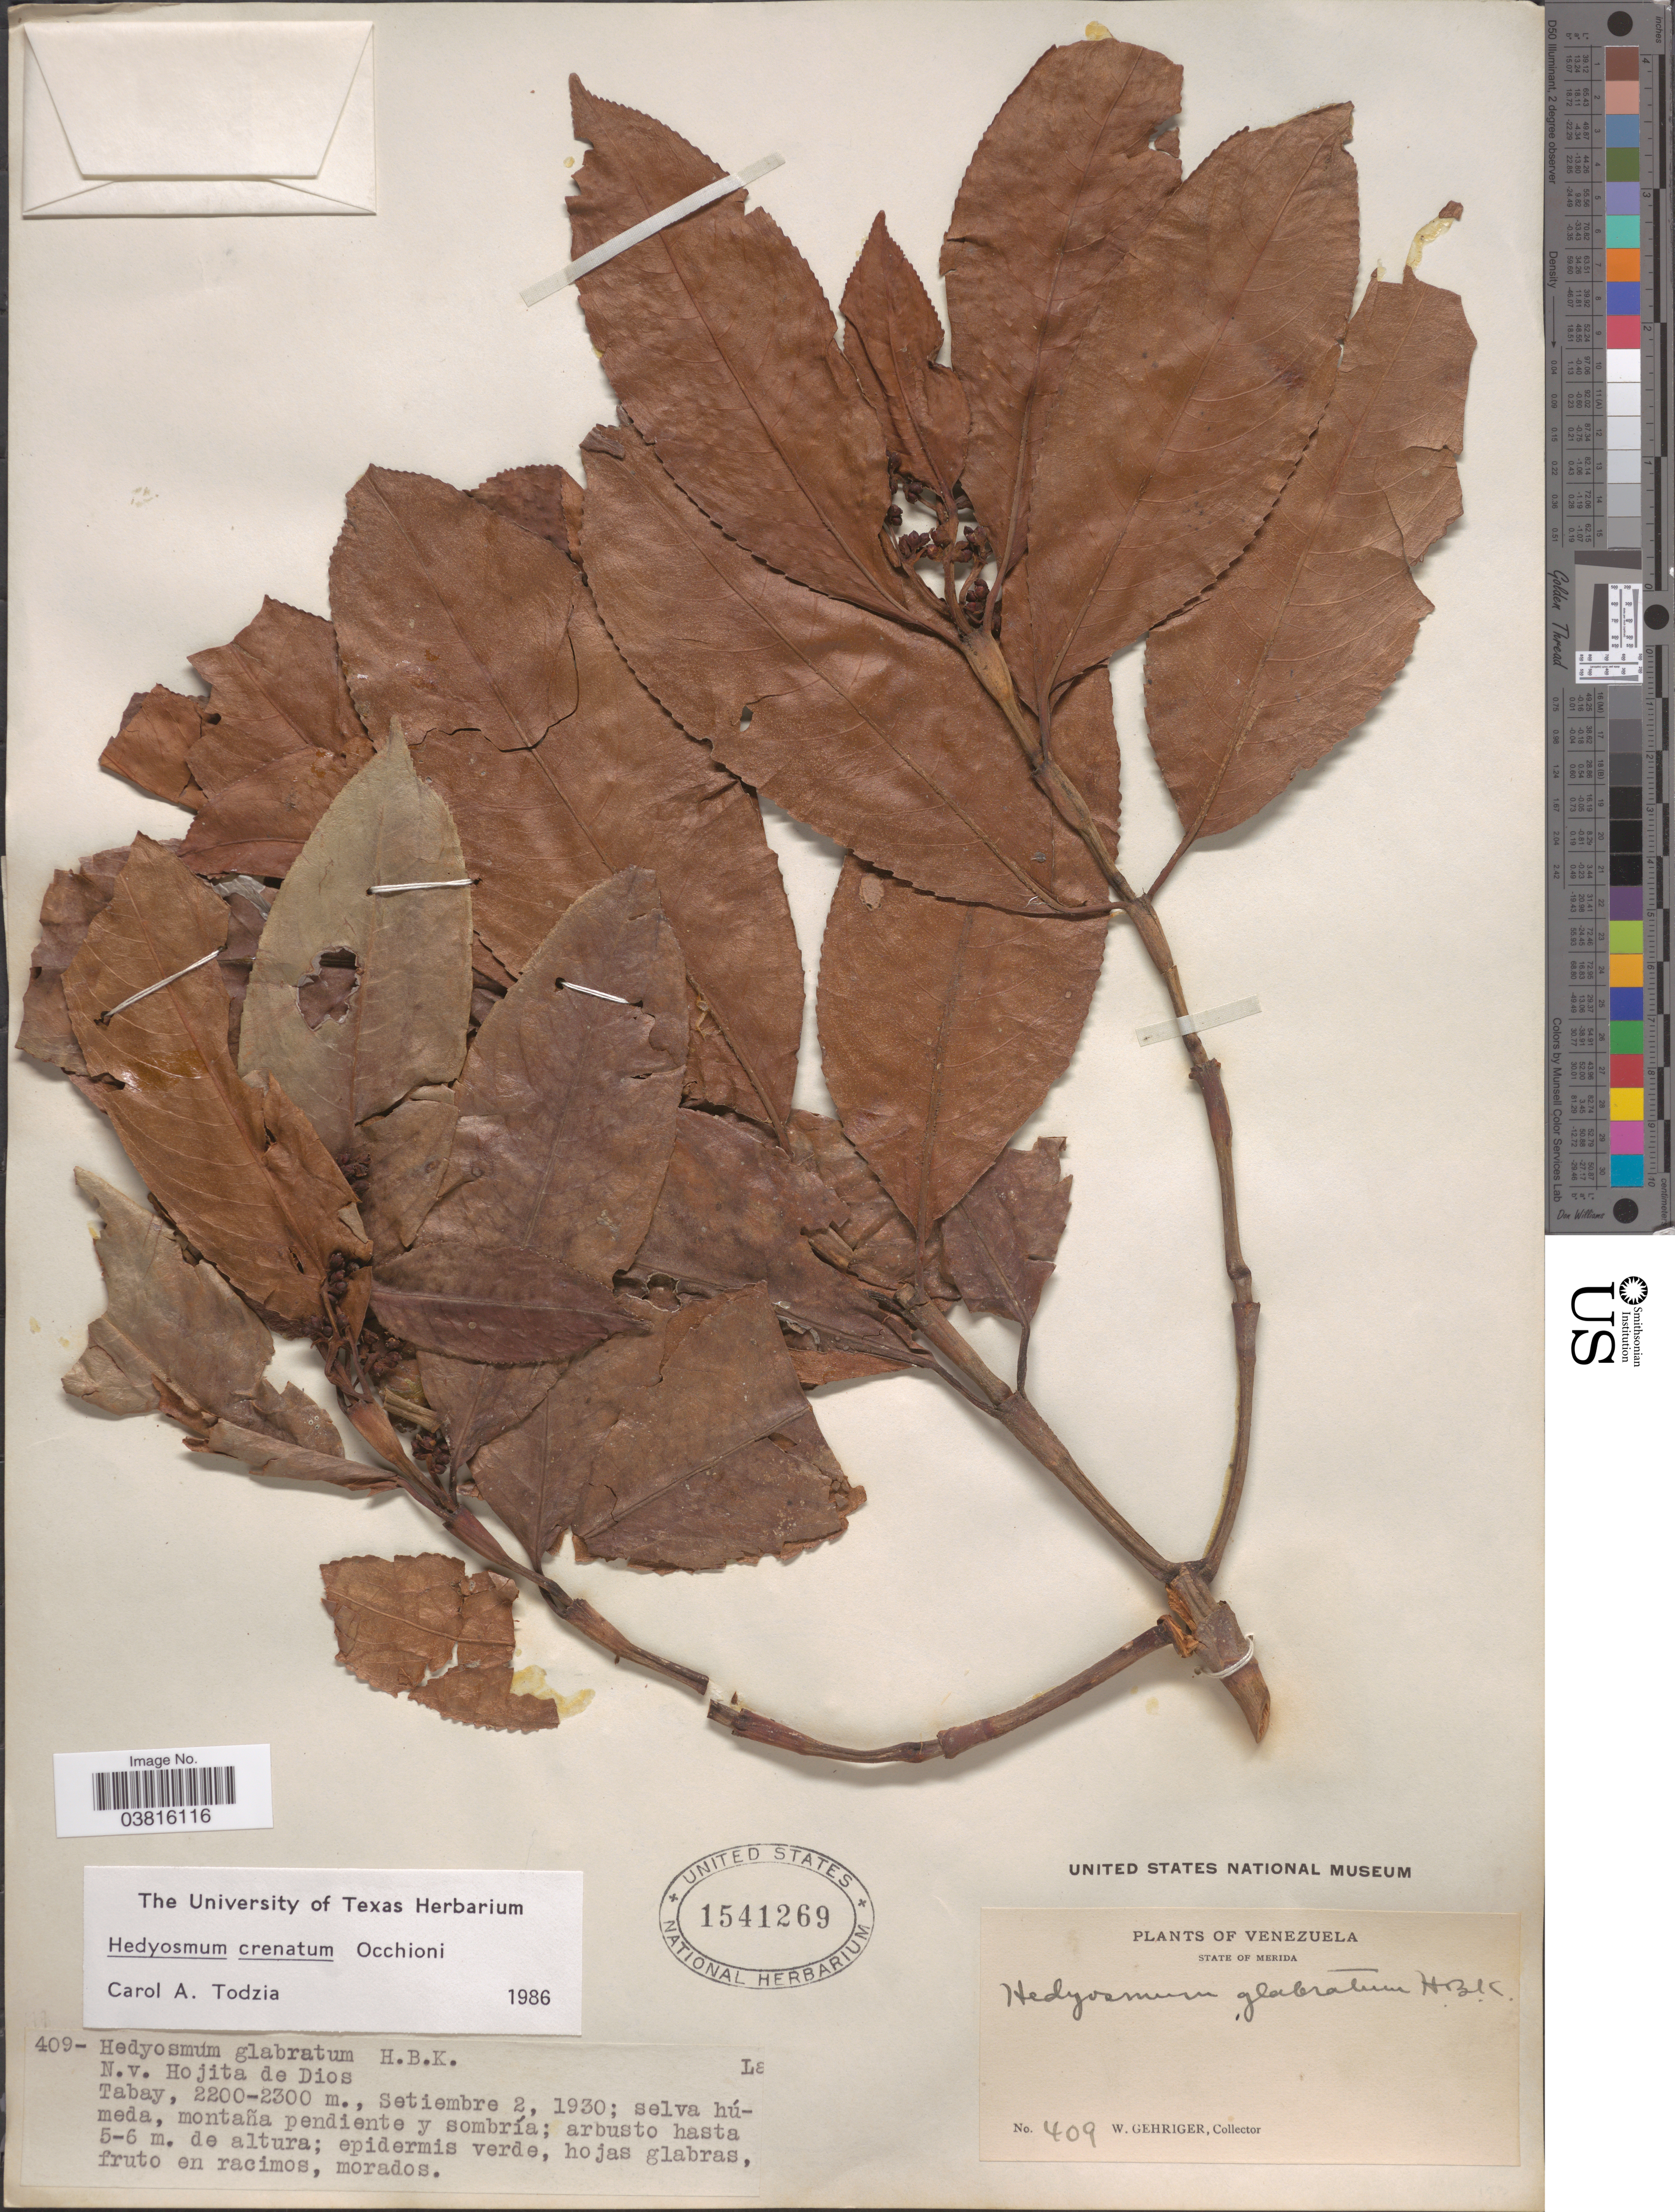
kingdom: Plantae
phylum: Tracheophyta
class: Magnoliopsida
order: Chloranthales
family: Chloranthaceae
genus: Hedyosmum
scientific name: Hedyosmum crenatum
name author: Occhioni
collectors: W. Gehriger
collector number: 409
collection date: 1930-09-02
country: Venezuela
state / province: Merida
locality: N.v. Hojita de Dios. Tabay.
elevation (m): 2200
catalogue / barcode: US 1541269